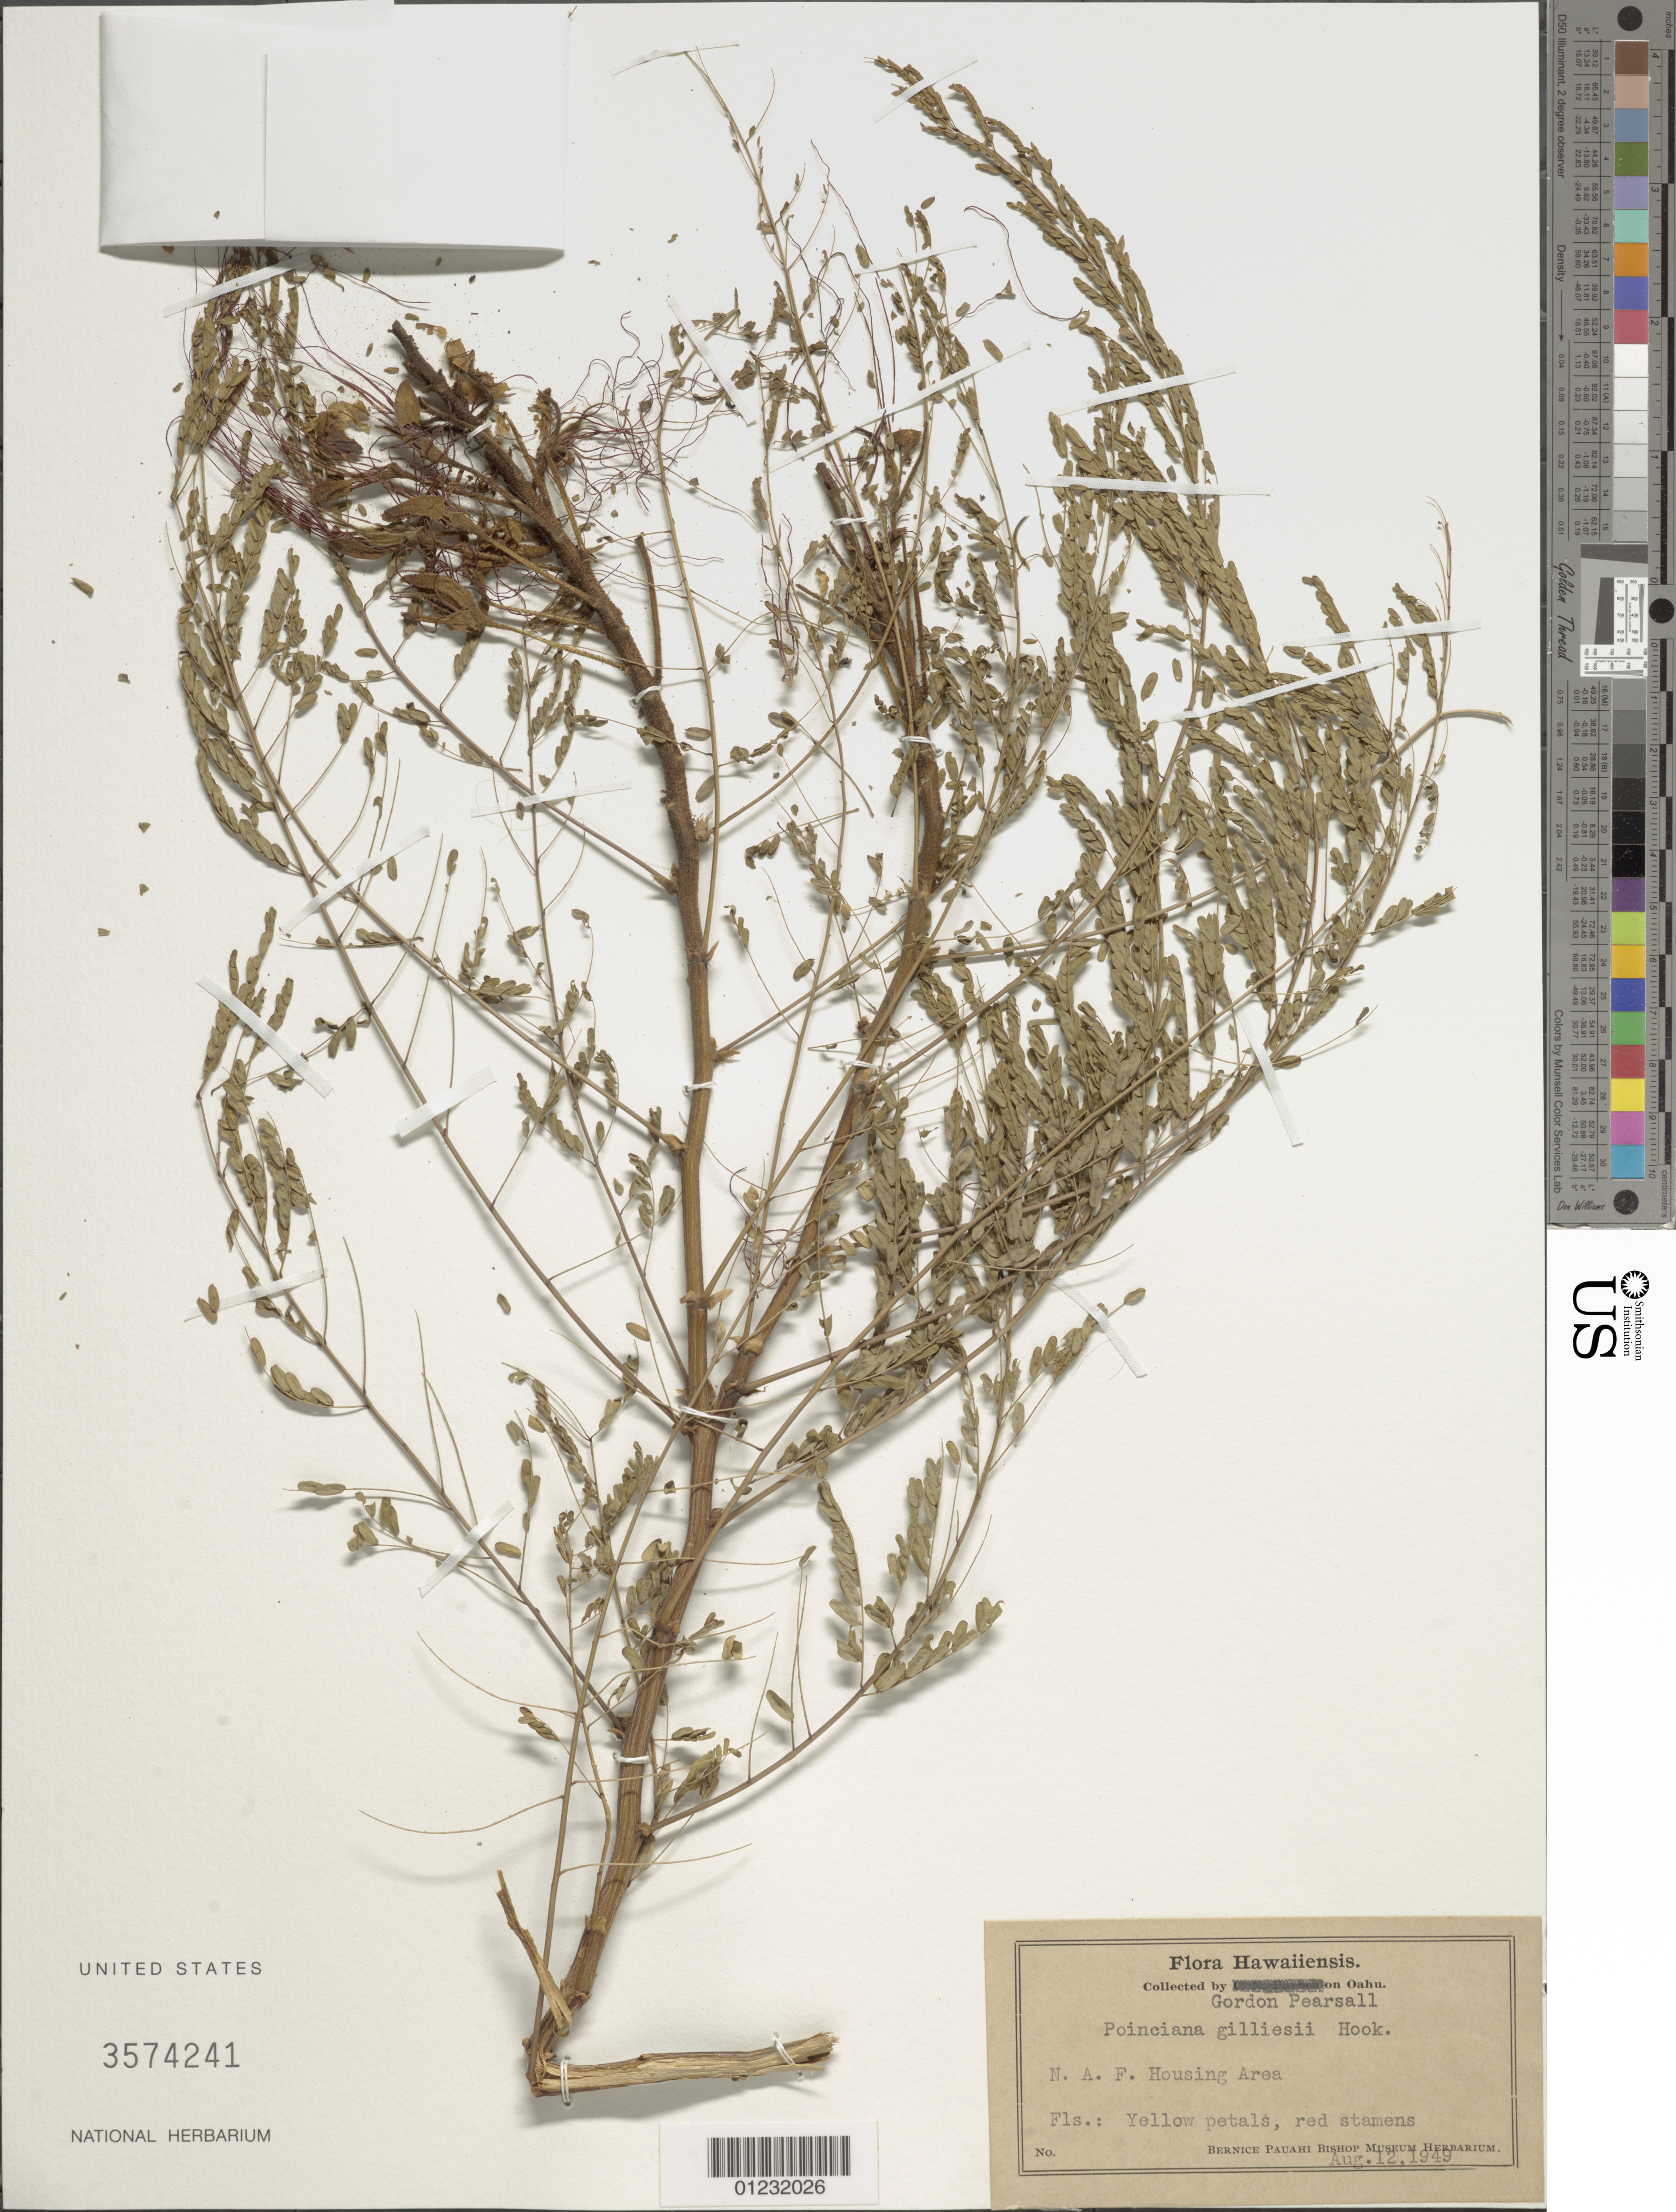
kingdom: Plantae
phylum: Tracheophyta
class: Magnoliopsida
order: Fabales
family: Fabaceae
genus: Poinciana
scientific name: Poinciana gilliesii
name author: Hook.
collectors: G. Pearsall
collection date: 1949-08-12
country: United States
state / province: Hawaii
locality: N.A.F Housing Area.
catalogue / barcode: US 3574241